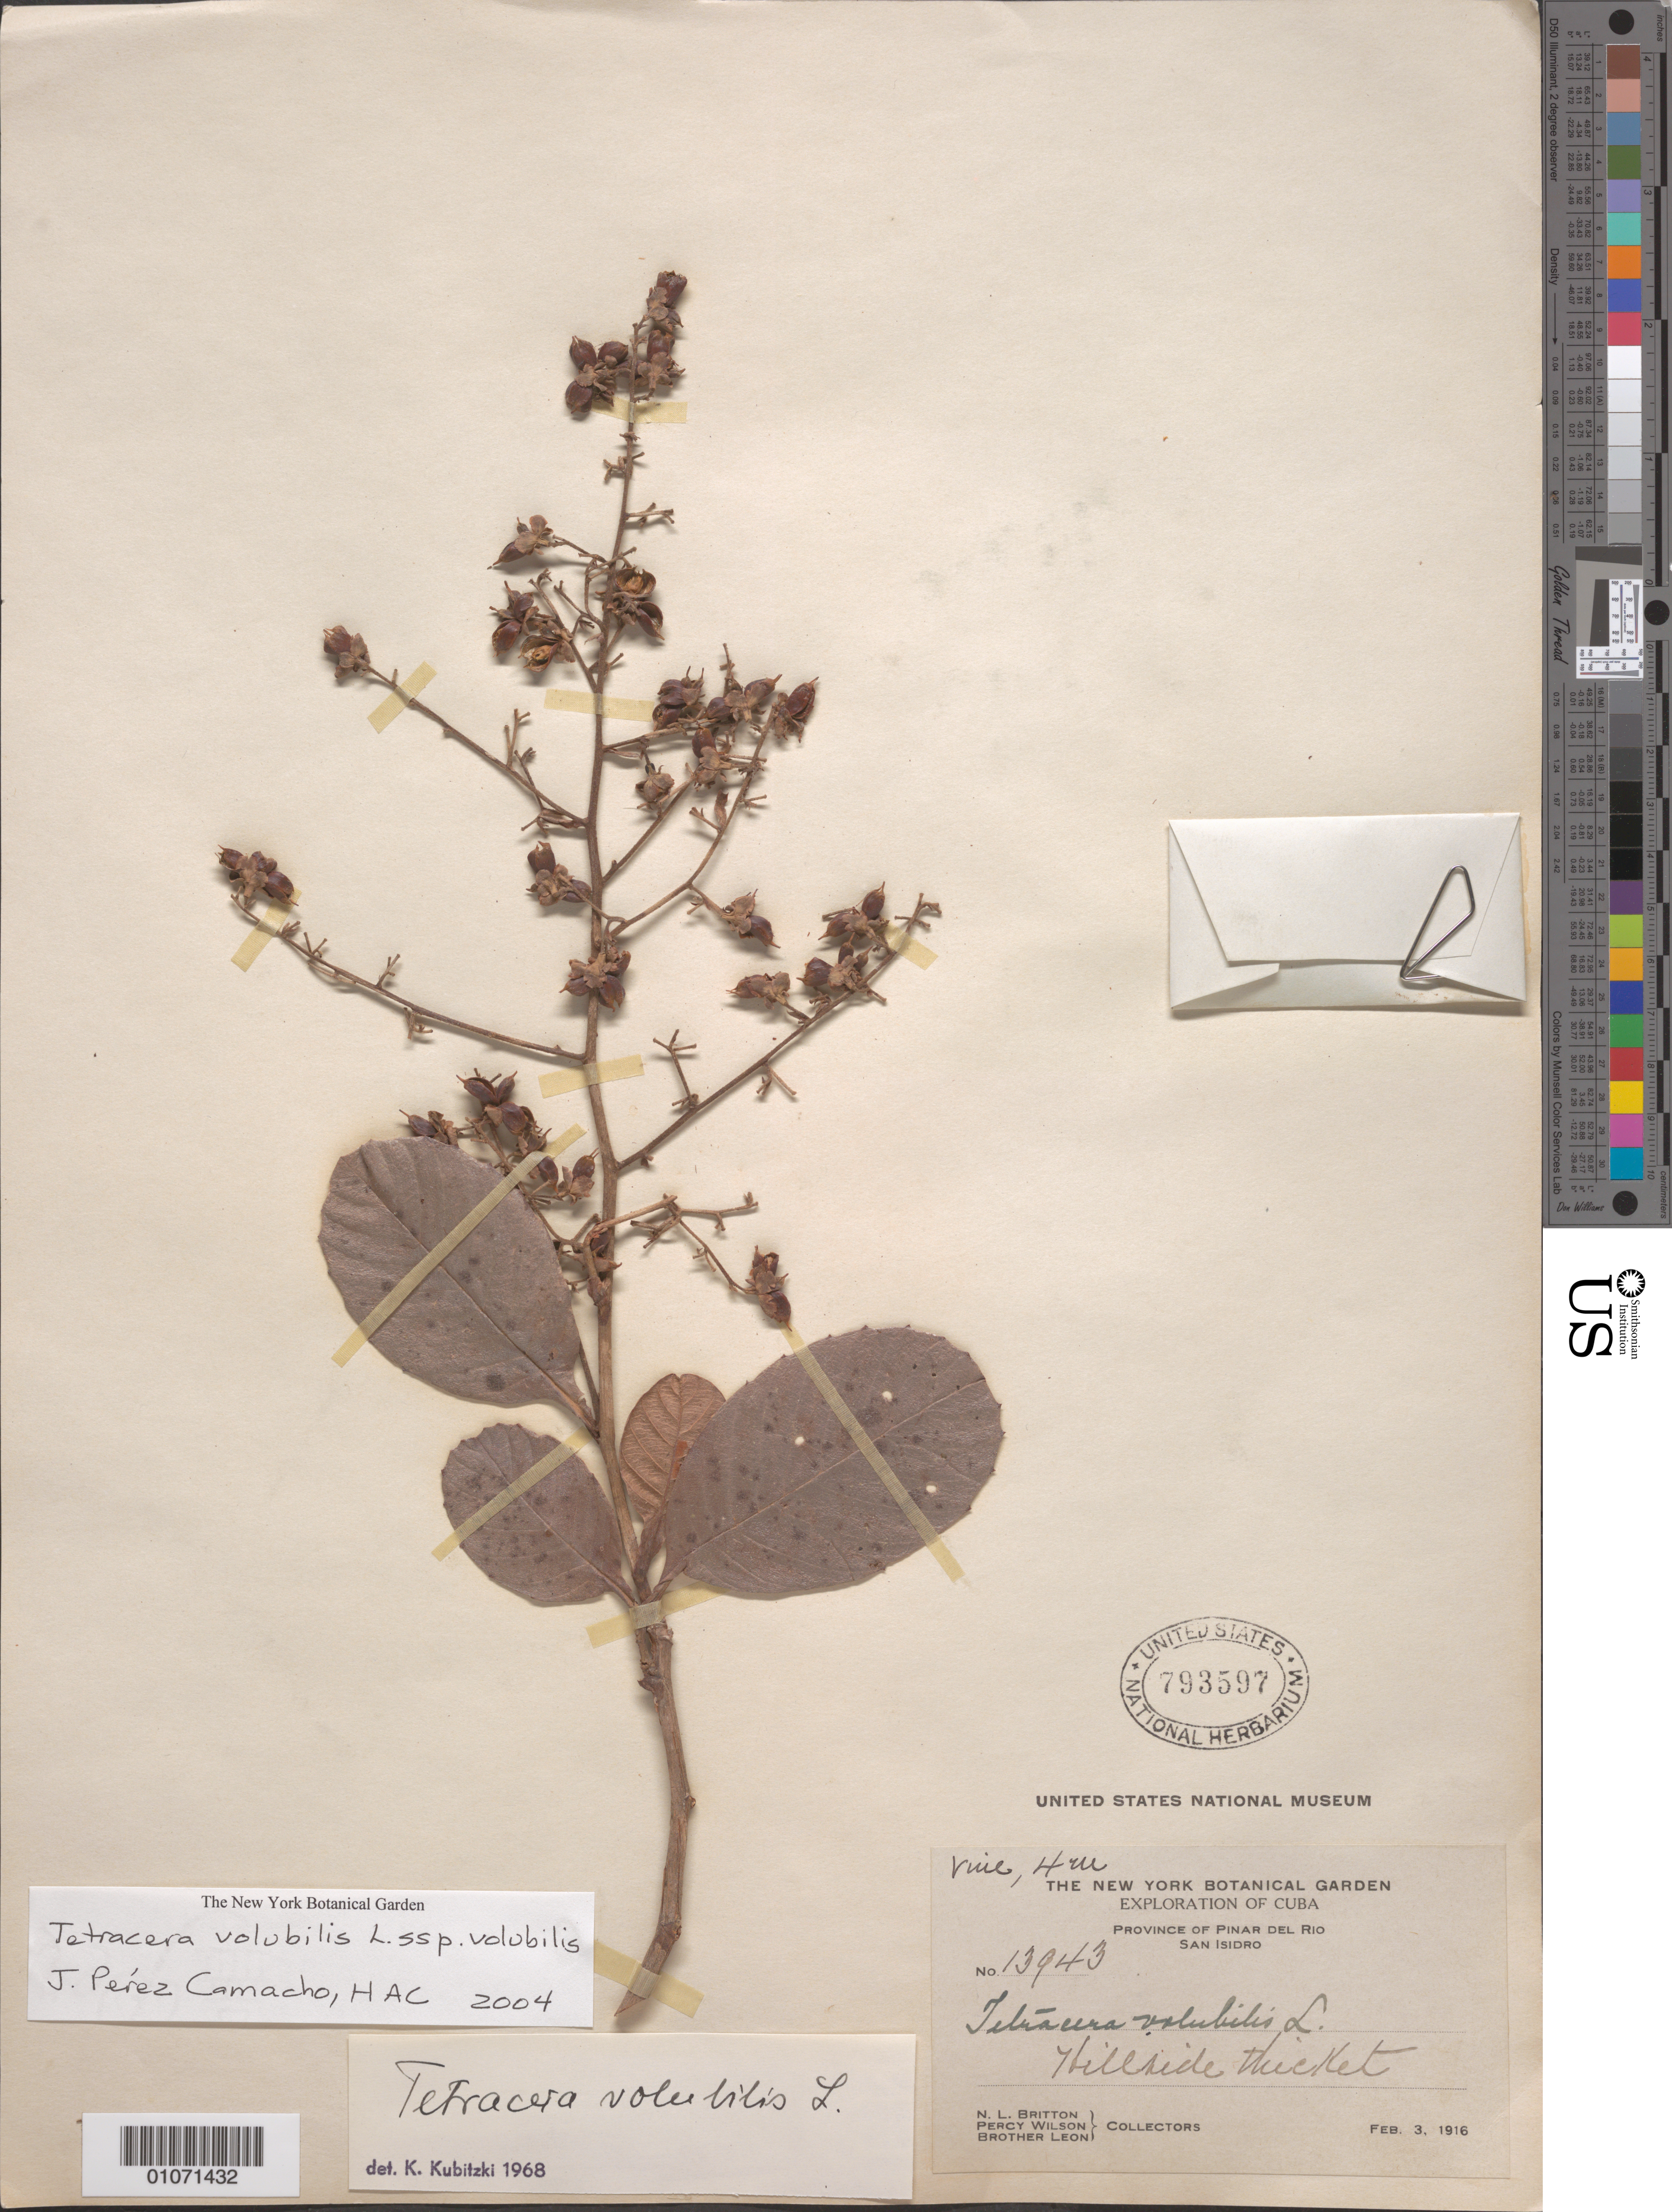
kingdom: Plantae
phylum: Tracheophyta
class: Magnoliopsida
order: Dilleniales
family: Dilleniaceae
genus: Tetracera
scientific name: Tetracera volubilis subsp. volubilis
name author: L.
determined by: Peréz-Camacho, J.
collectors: N. Britton, P. Wilson & Bro. León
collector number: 13943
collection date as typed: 03 Feb 1916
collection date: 1916-02-03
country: Cuba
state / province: Pinar del Río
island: Cuba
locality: San Isidro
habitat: Hillside thicket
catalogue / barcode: US 793597